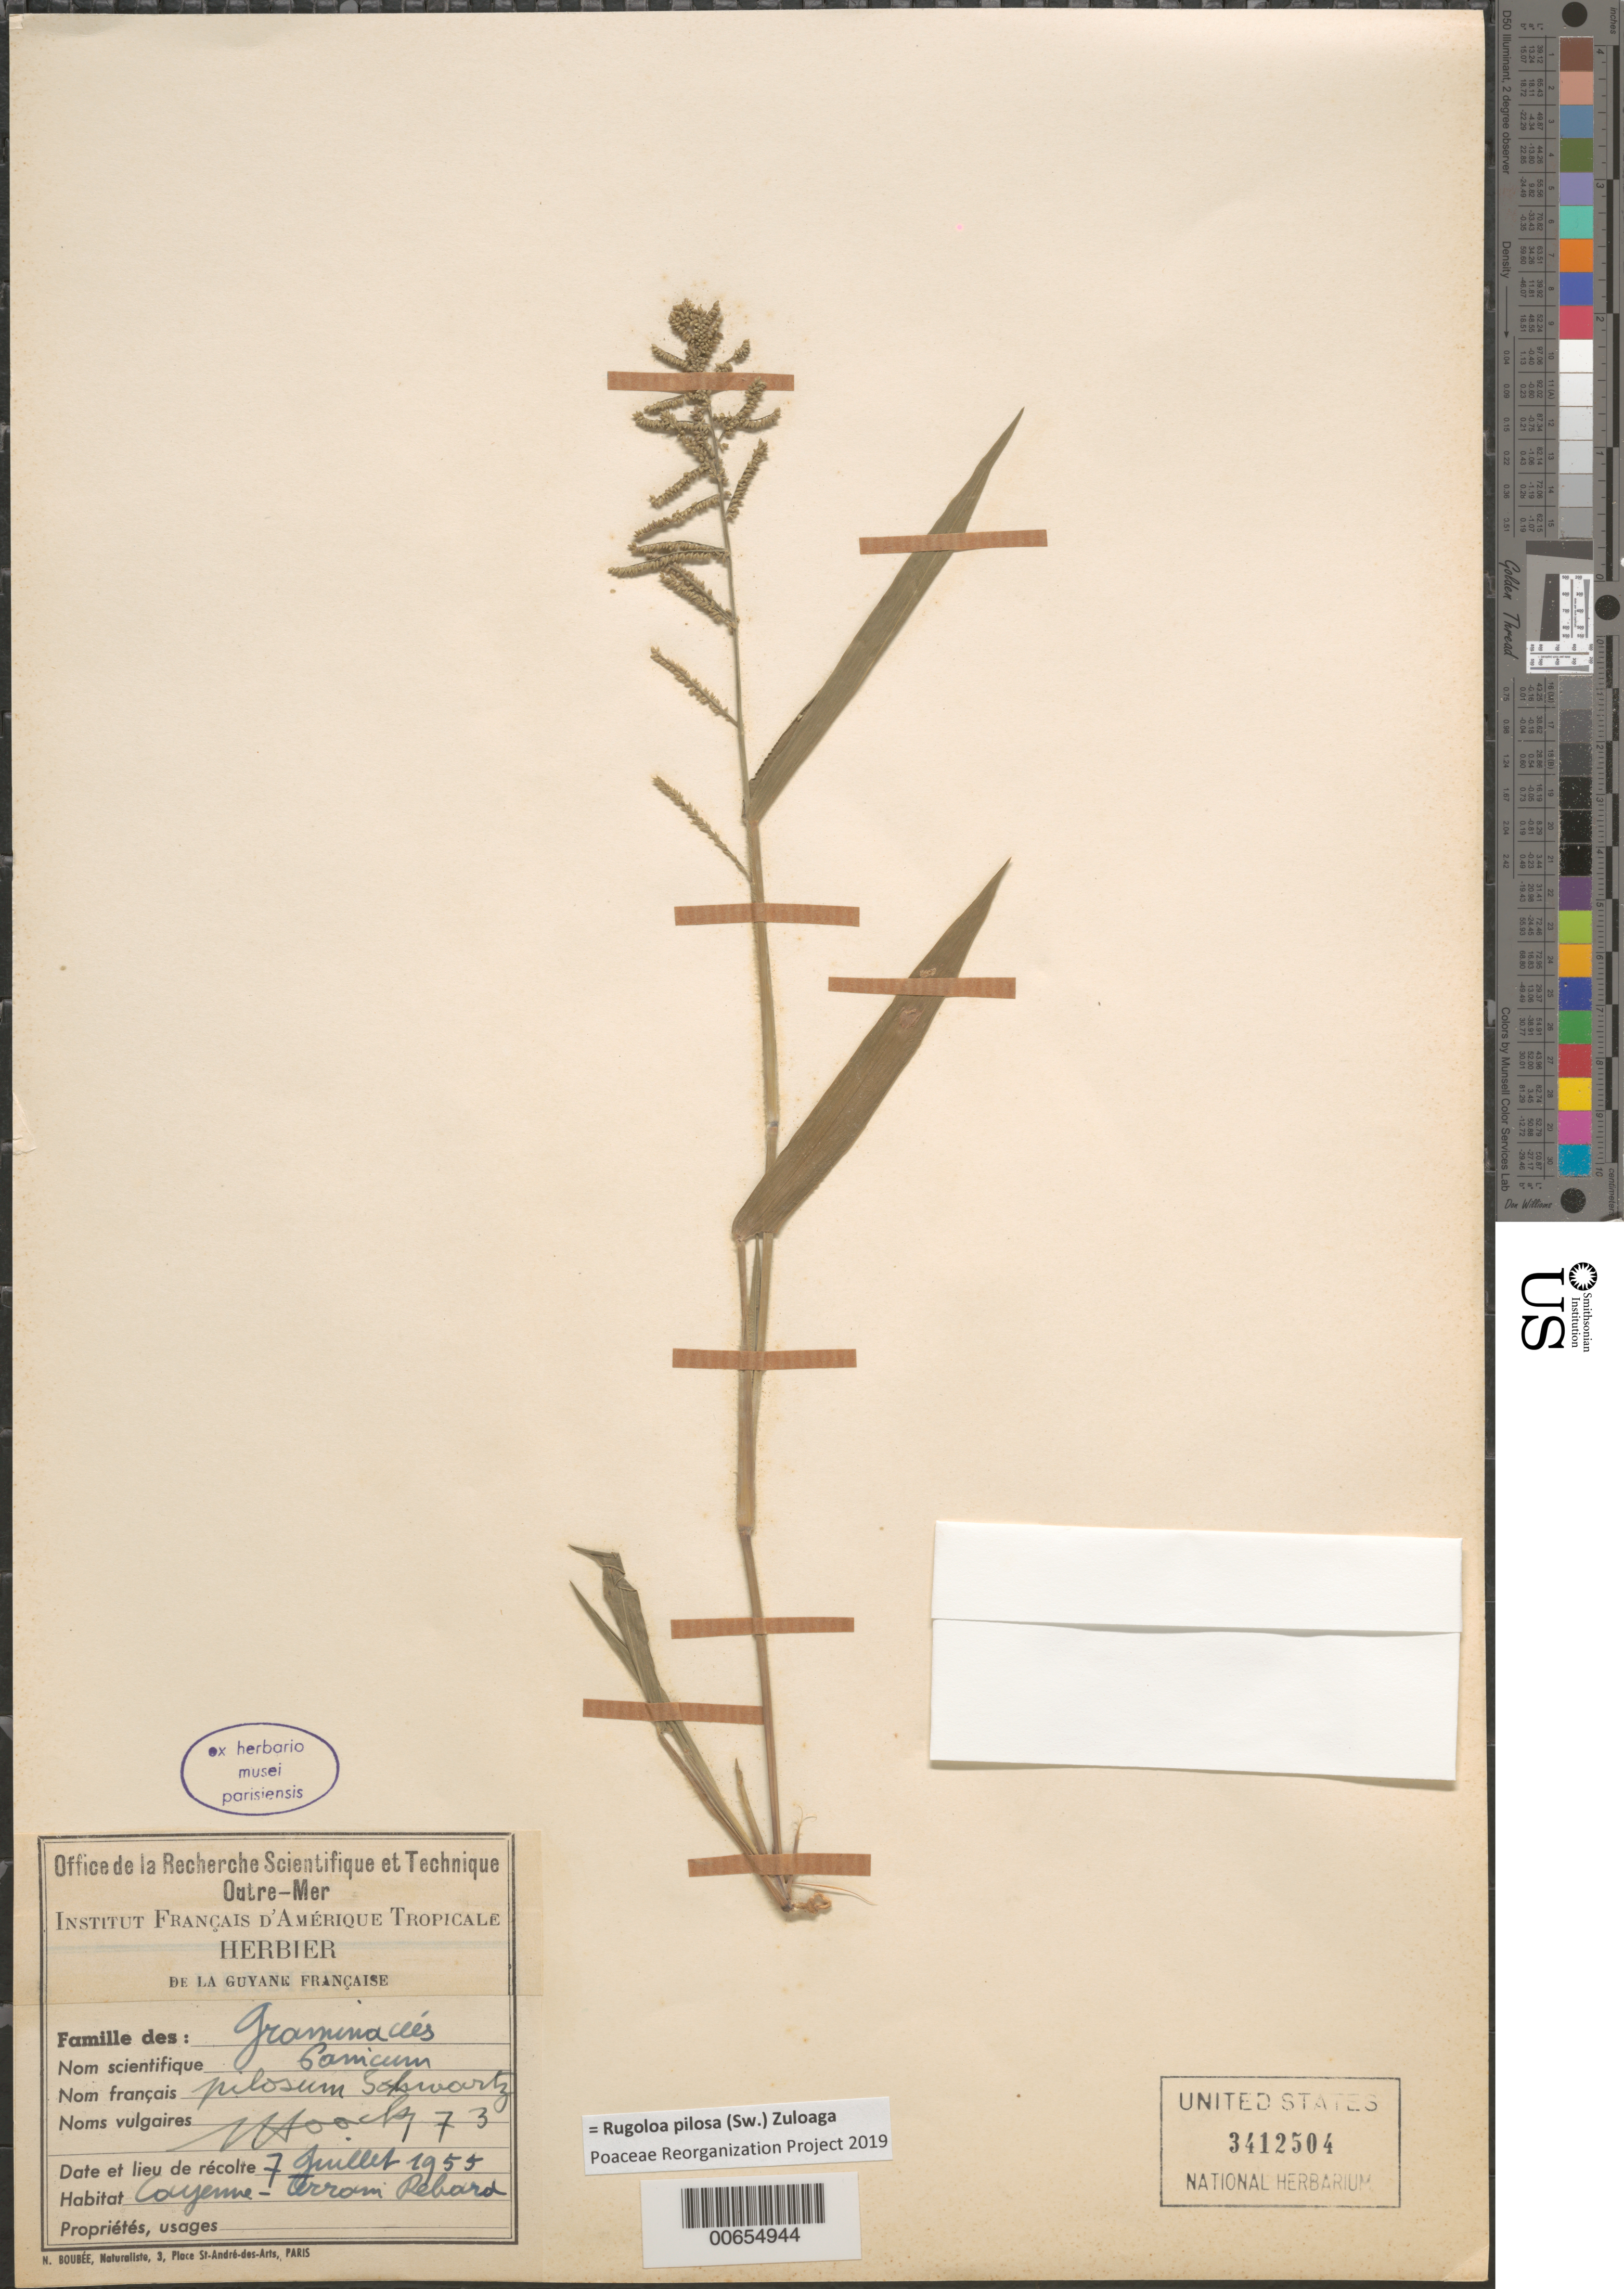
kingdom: Plantae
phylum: Tracheophyta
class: Liliopsida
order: Poales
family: Poaceae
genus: Panicum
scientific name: Panicum pilosum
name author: Sw.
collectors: J. Hoock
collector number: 73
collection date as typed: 7-Jul-55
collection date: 1955-07-07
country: French Guiana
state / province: Cayenne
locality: Cayenne, terrain Rebord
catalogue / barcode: US 3412504